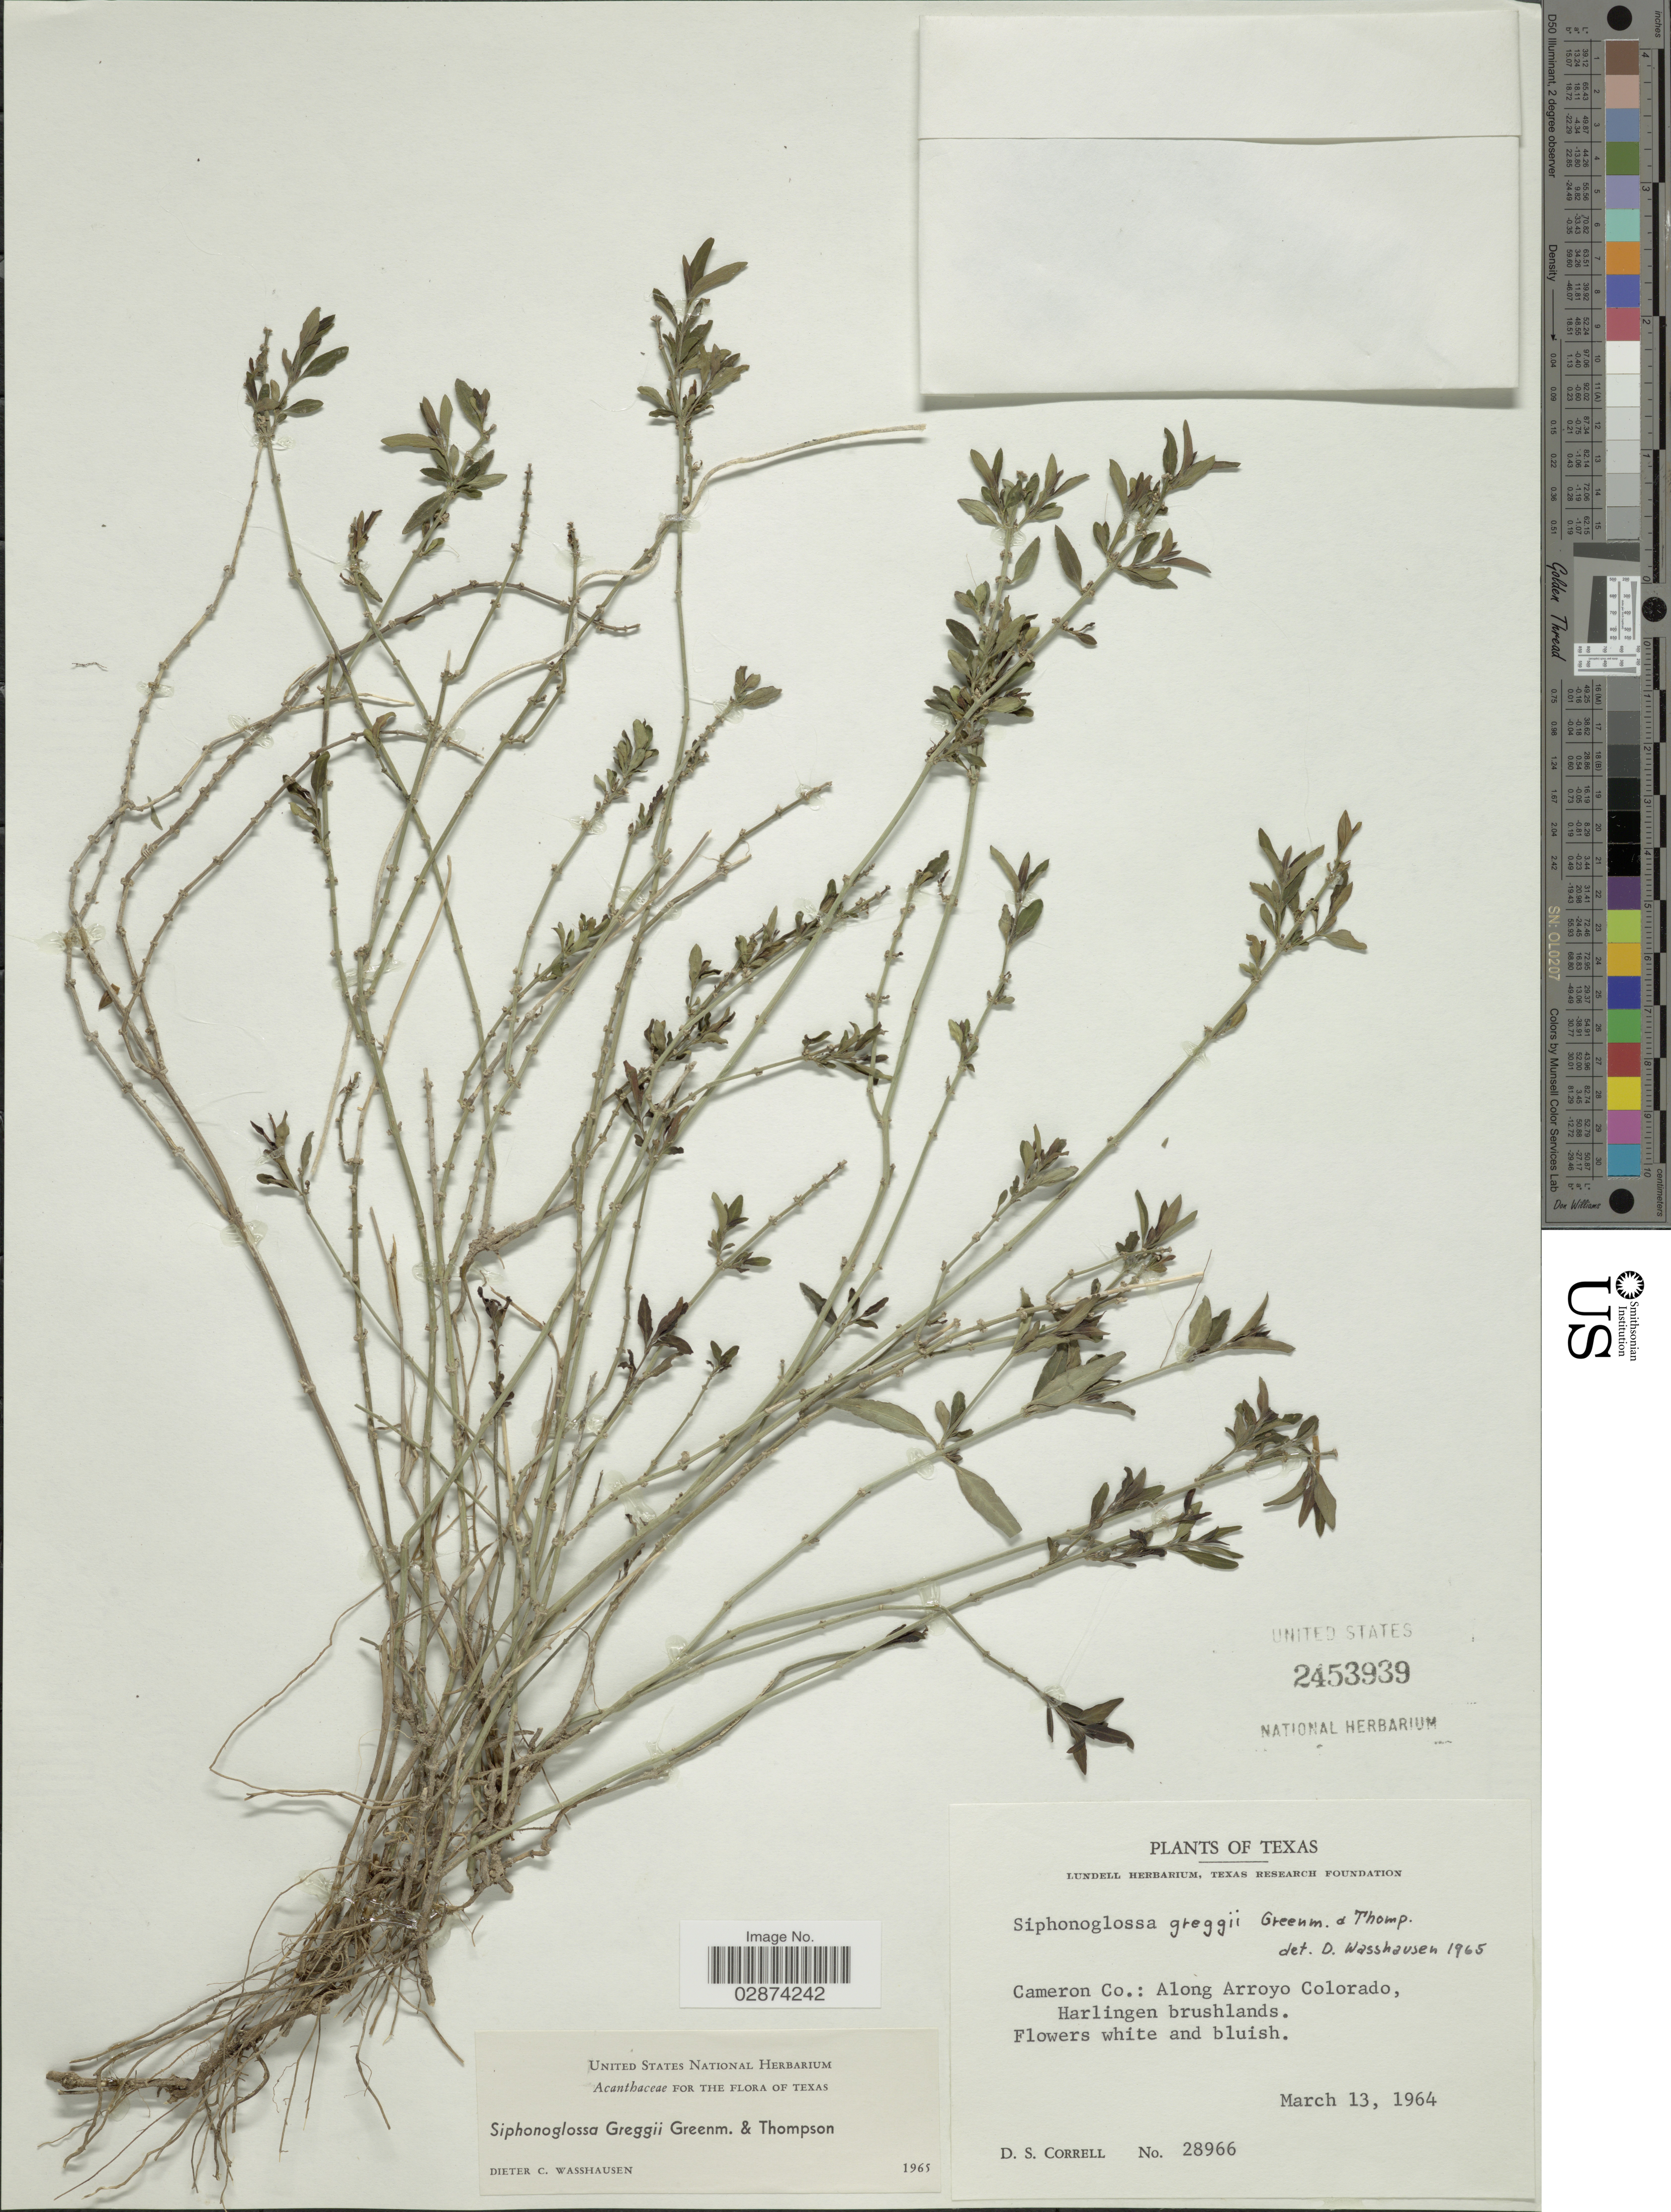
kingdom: Plantae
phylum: Tracheophyta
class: Magnoliopsida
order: Lamiales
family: Acanthaceae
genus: Justicia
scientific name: Justicia pilosella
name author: (Nees) Hilsenb.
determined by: Fisher, Amanda, (LOB), California State University, Long Beach (UNITED STATES)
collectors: D. S. Correll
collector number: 28966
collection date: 1964-03-13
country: United States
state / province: Texas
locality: Cameron Co.: Along Arroyo Colorado, Harlingen brushlands.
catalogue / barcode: US 2453939